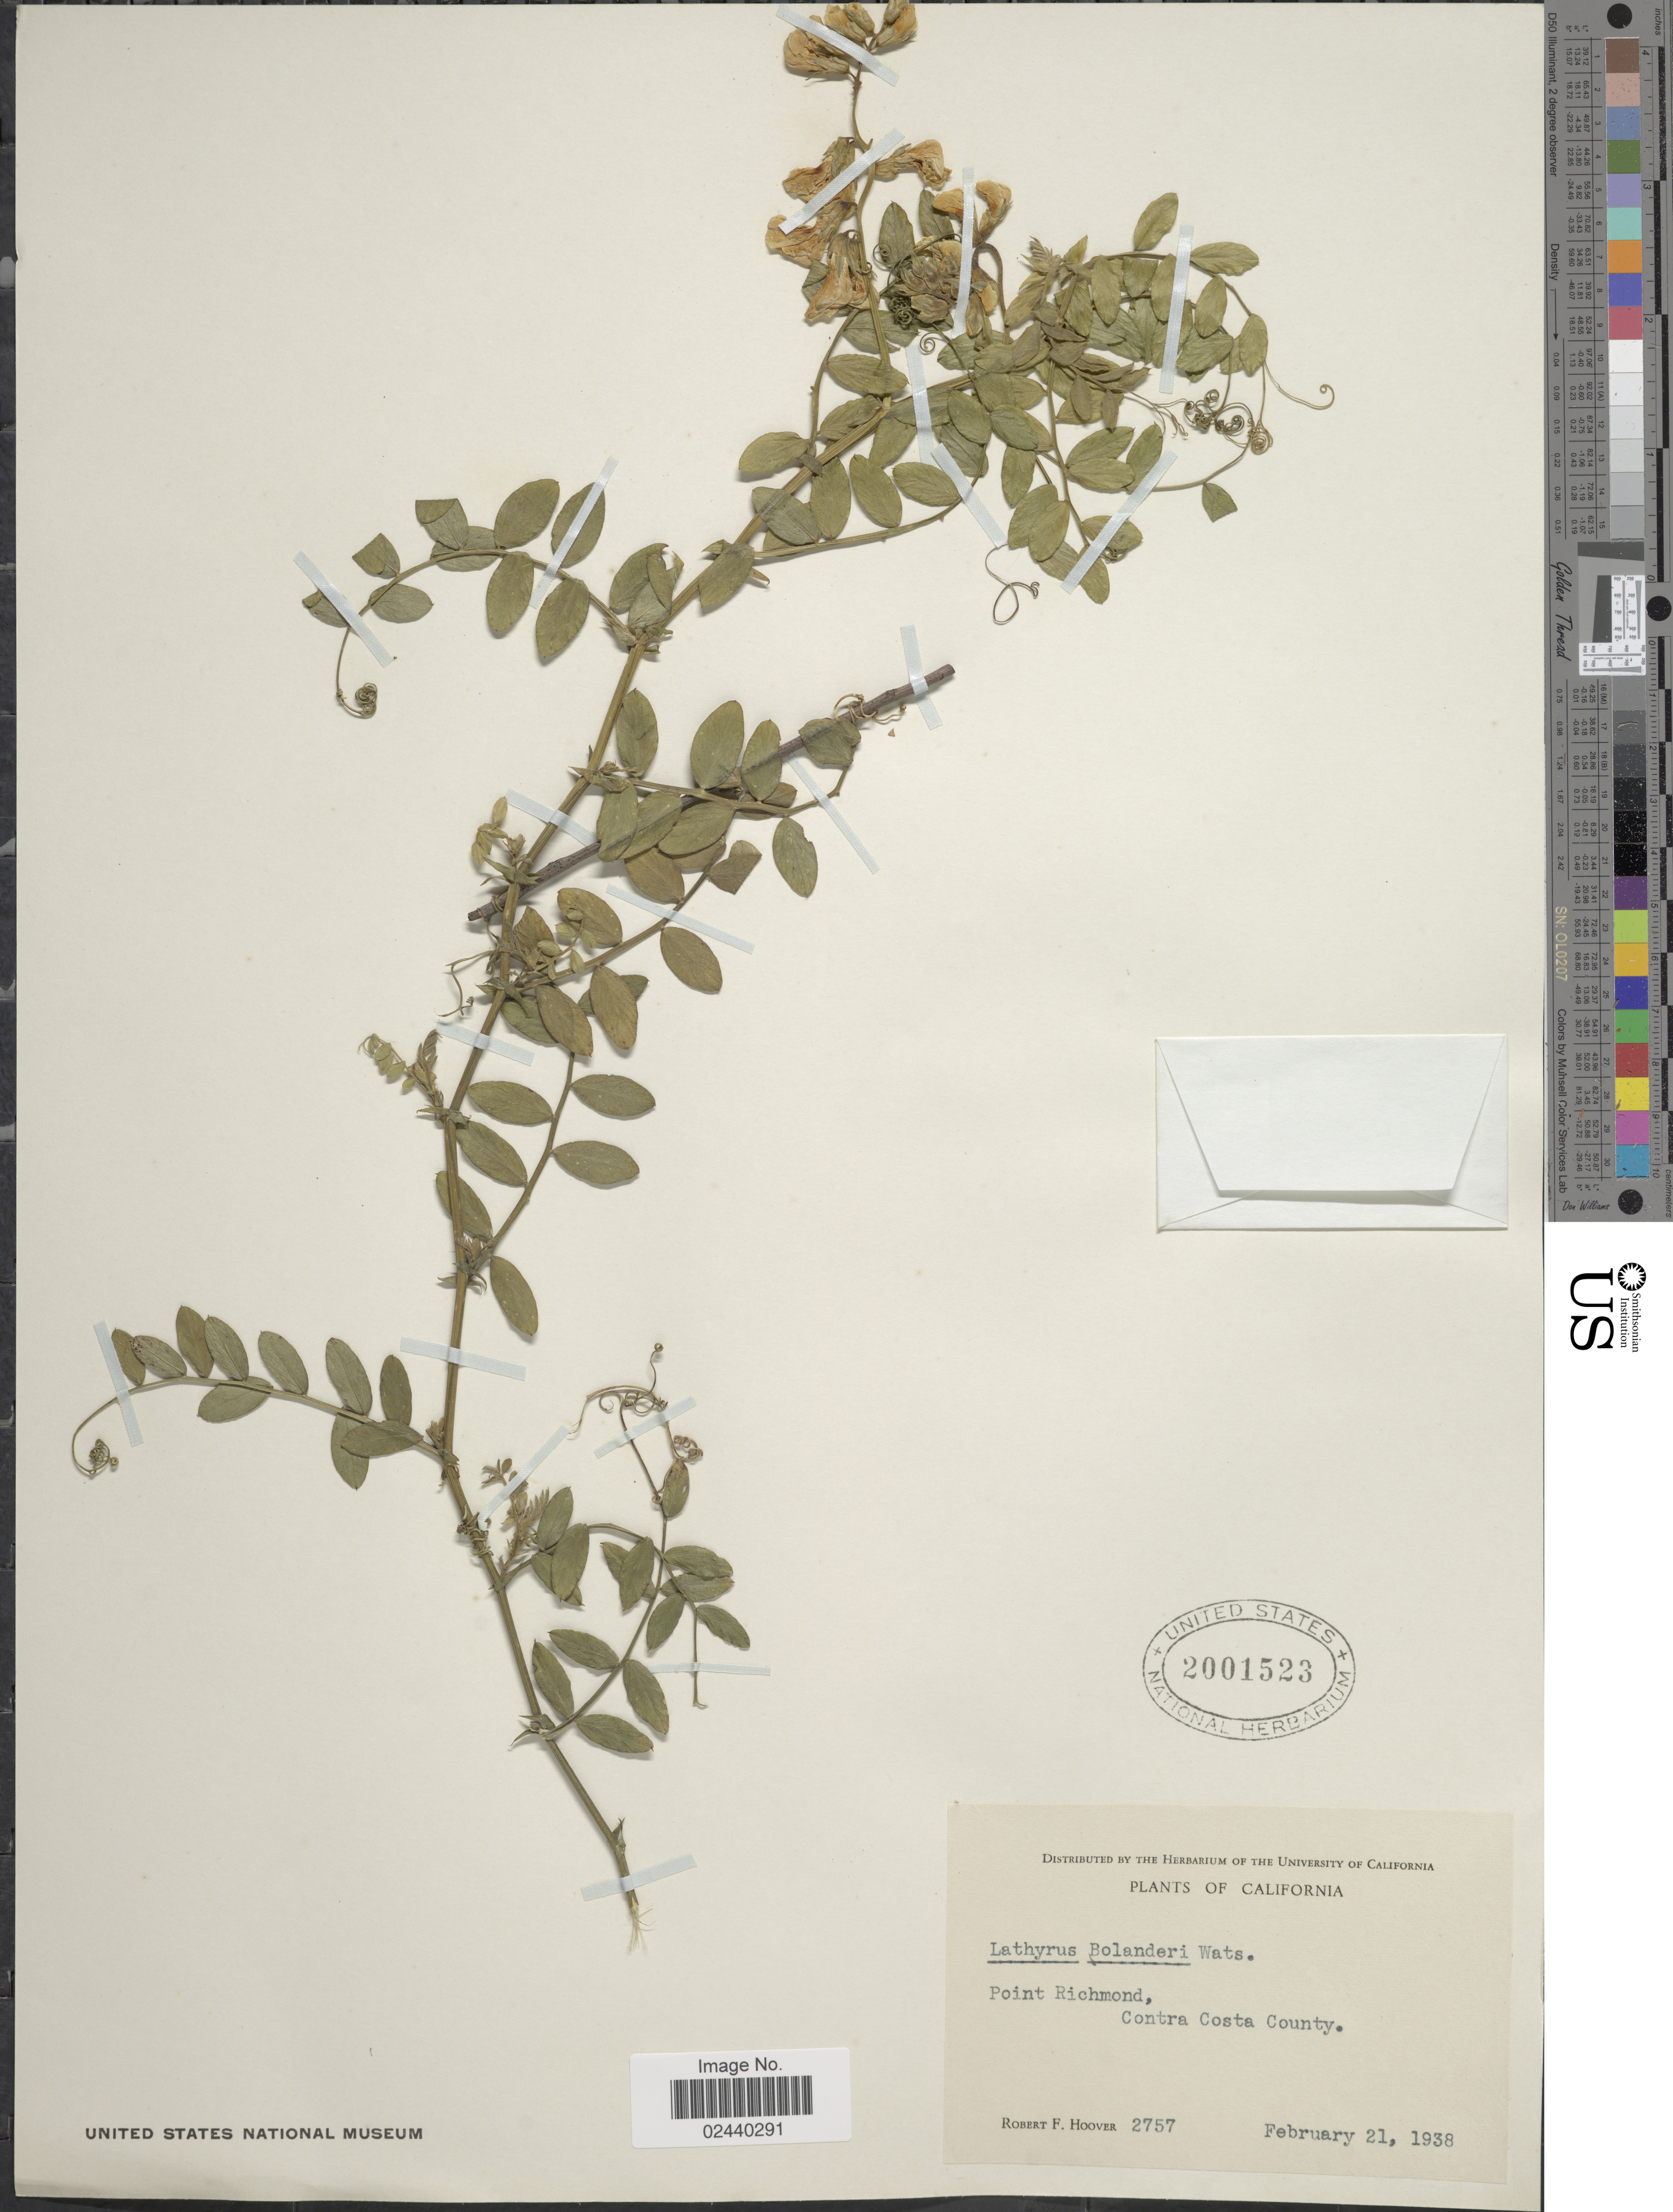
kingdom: Plantae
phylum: Tracheophyta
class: Magnoliopsida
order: Fabales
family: Fabaceae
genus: Lathyrus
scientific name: Lathyrus bolanderi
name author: S. Watson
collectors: R. F. Hoover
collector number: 2757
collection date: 1938-02-21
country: United States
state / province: California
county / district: Contra Costa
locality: Point Richmond, Contra Costa County.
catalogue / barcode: US 2001523